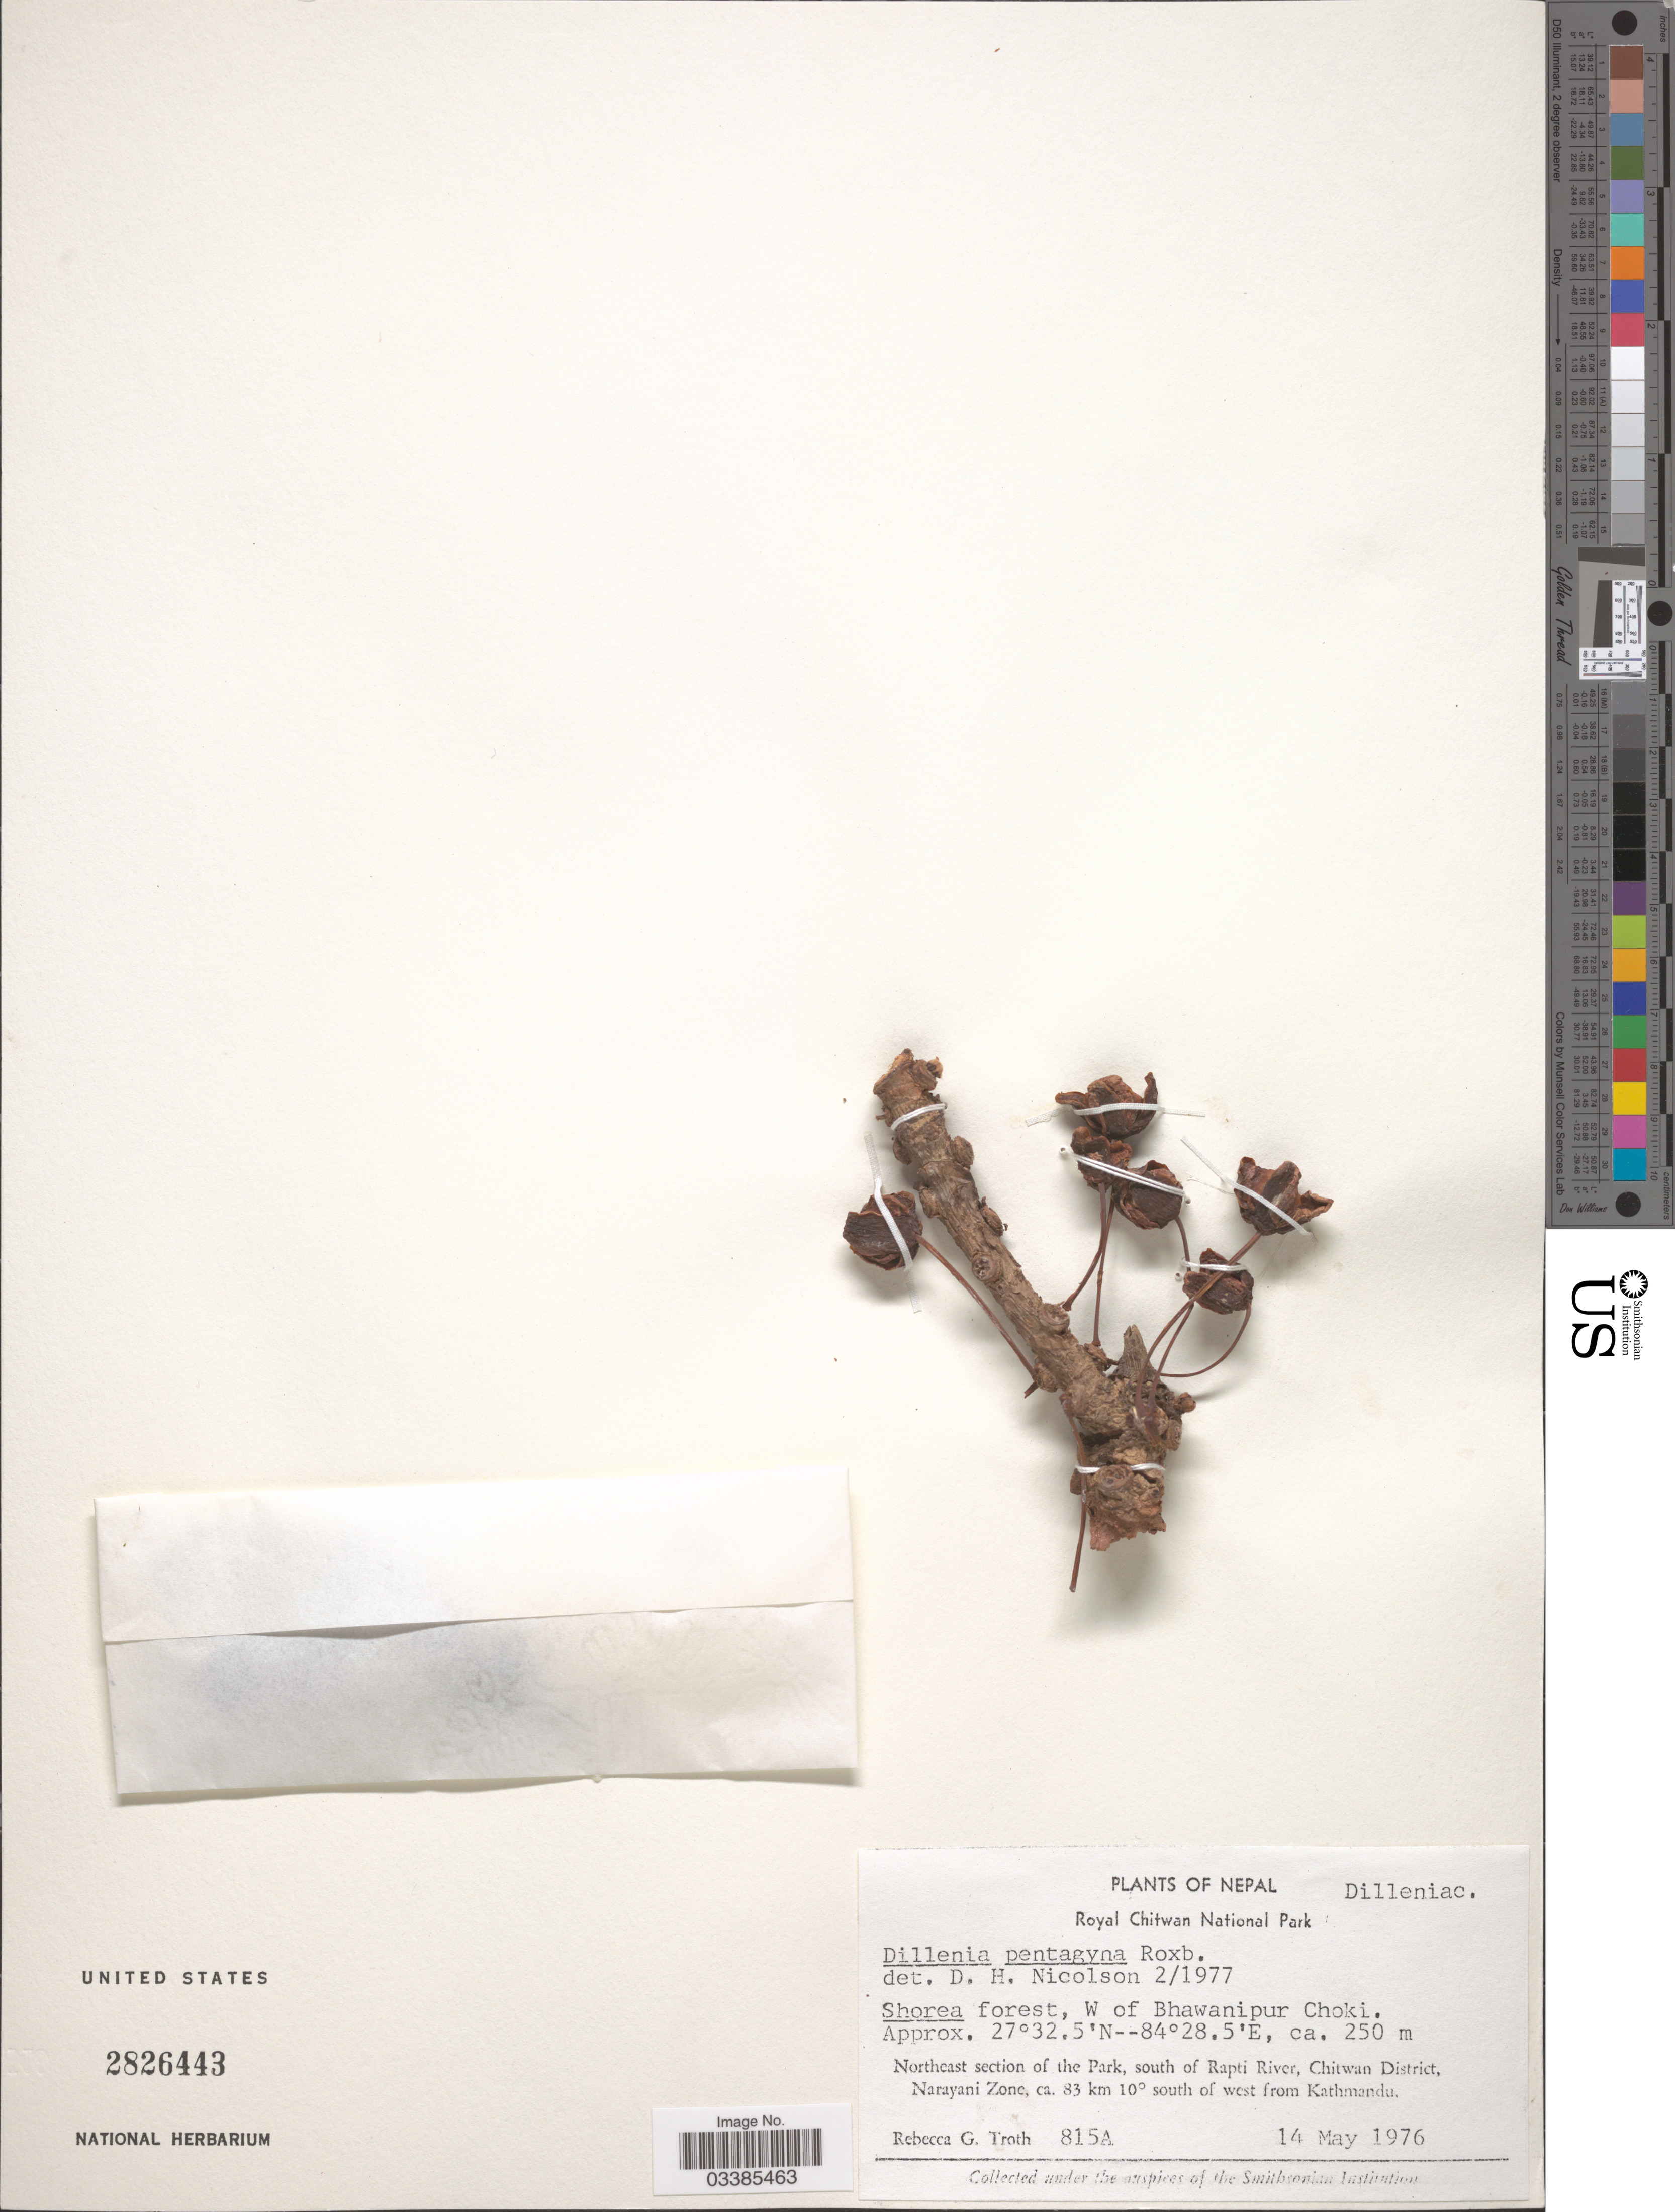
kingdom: Plantae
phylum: Tracheophyta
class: Magnoliopsida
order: Dilleniales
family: Dilleniaceae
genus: Dillenia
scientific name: Dillenia pentagyna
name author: Roxb.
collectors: R. Troth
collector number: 815A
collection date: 1976-05-14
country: Nepal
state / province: Narayani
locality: Royal Chitwan National Park. Northeast section of the Park, south of Rapti River, Chitwan District, Narayani Zone, ca. 83 km 10° south of west from Kathmandu.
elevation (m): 250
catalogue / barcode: US 2826443